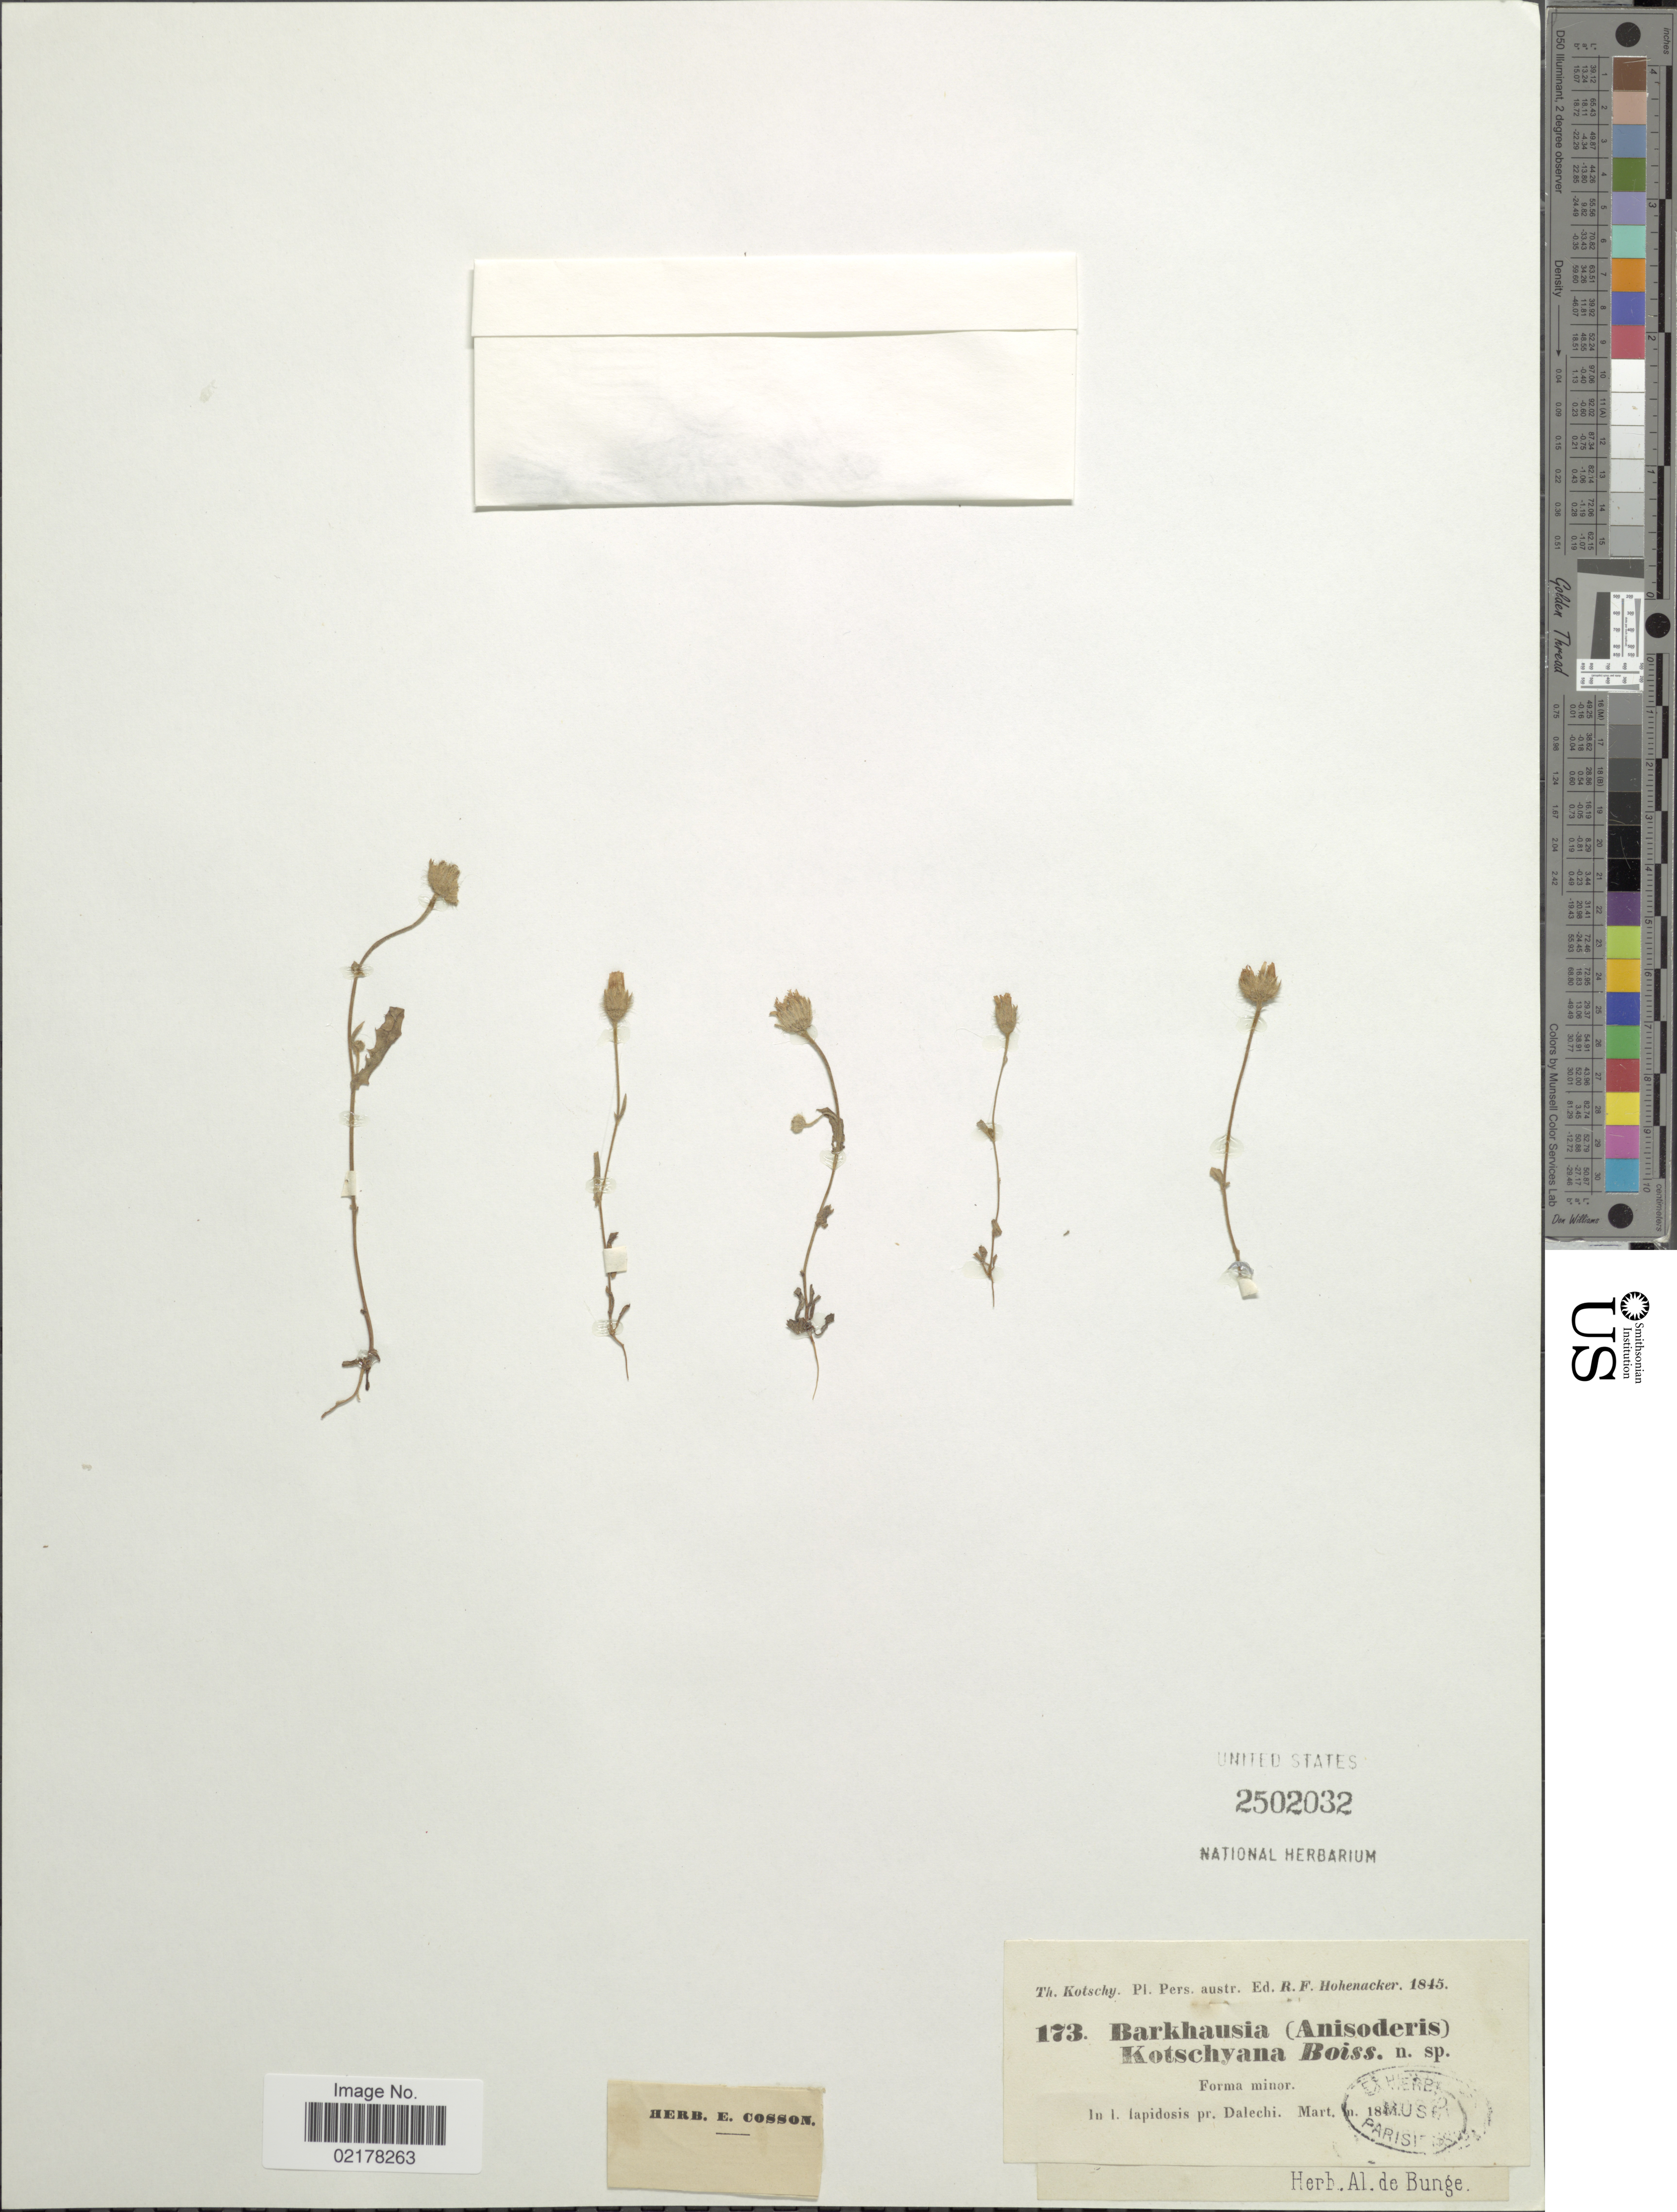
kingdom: Plantae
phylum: Tracheophyta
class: Magnoliopsida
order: Asterales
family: Asteraceae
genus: Crepis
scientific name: Crepis kotschyana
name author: (Boiss.) Boiss.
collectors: K. G. Kotschy & R. F. Hohenacker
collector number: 173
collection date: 1845-03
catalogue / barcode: US 2502032